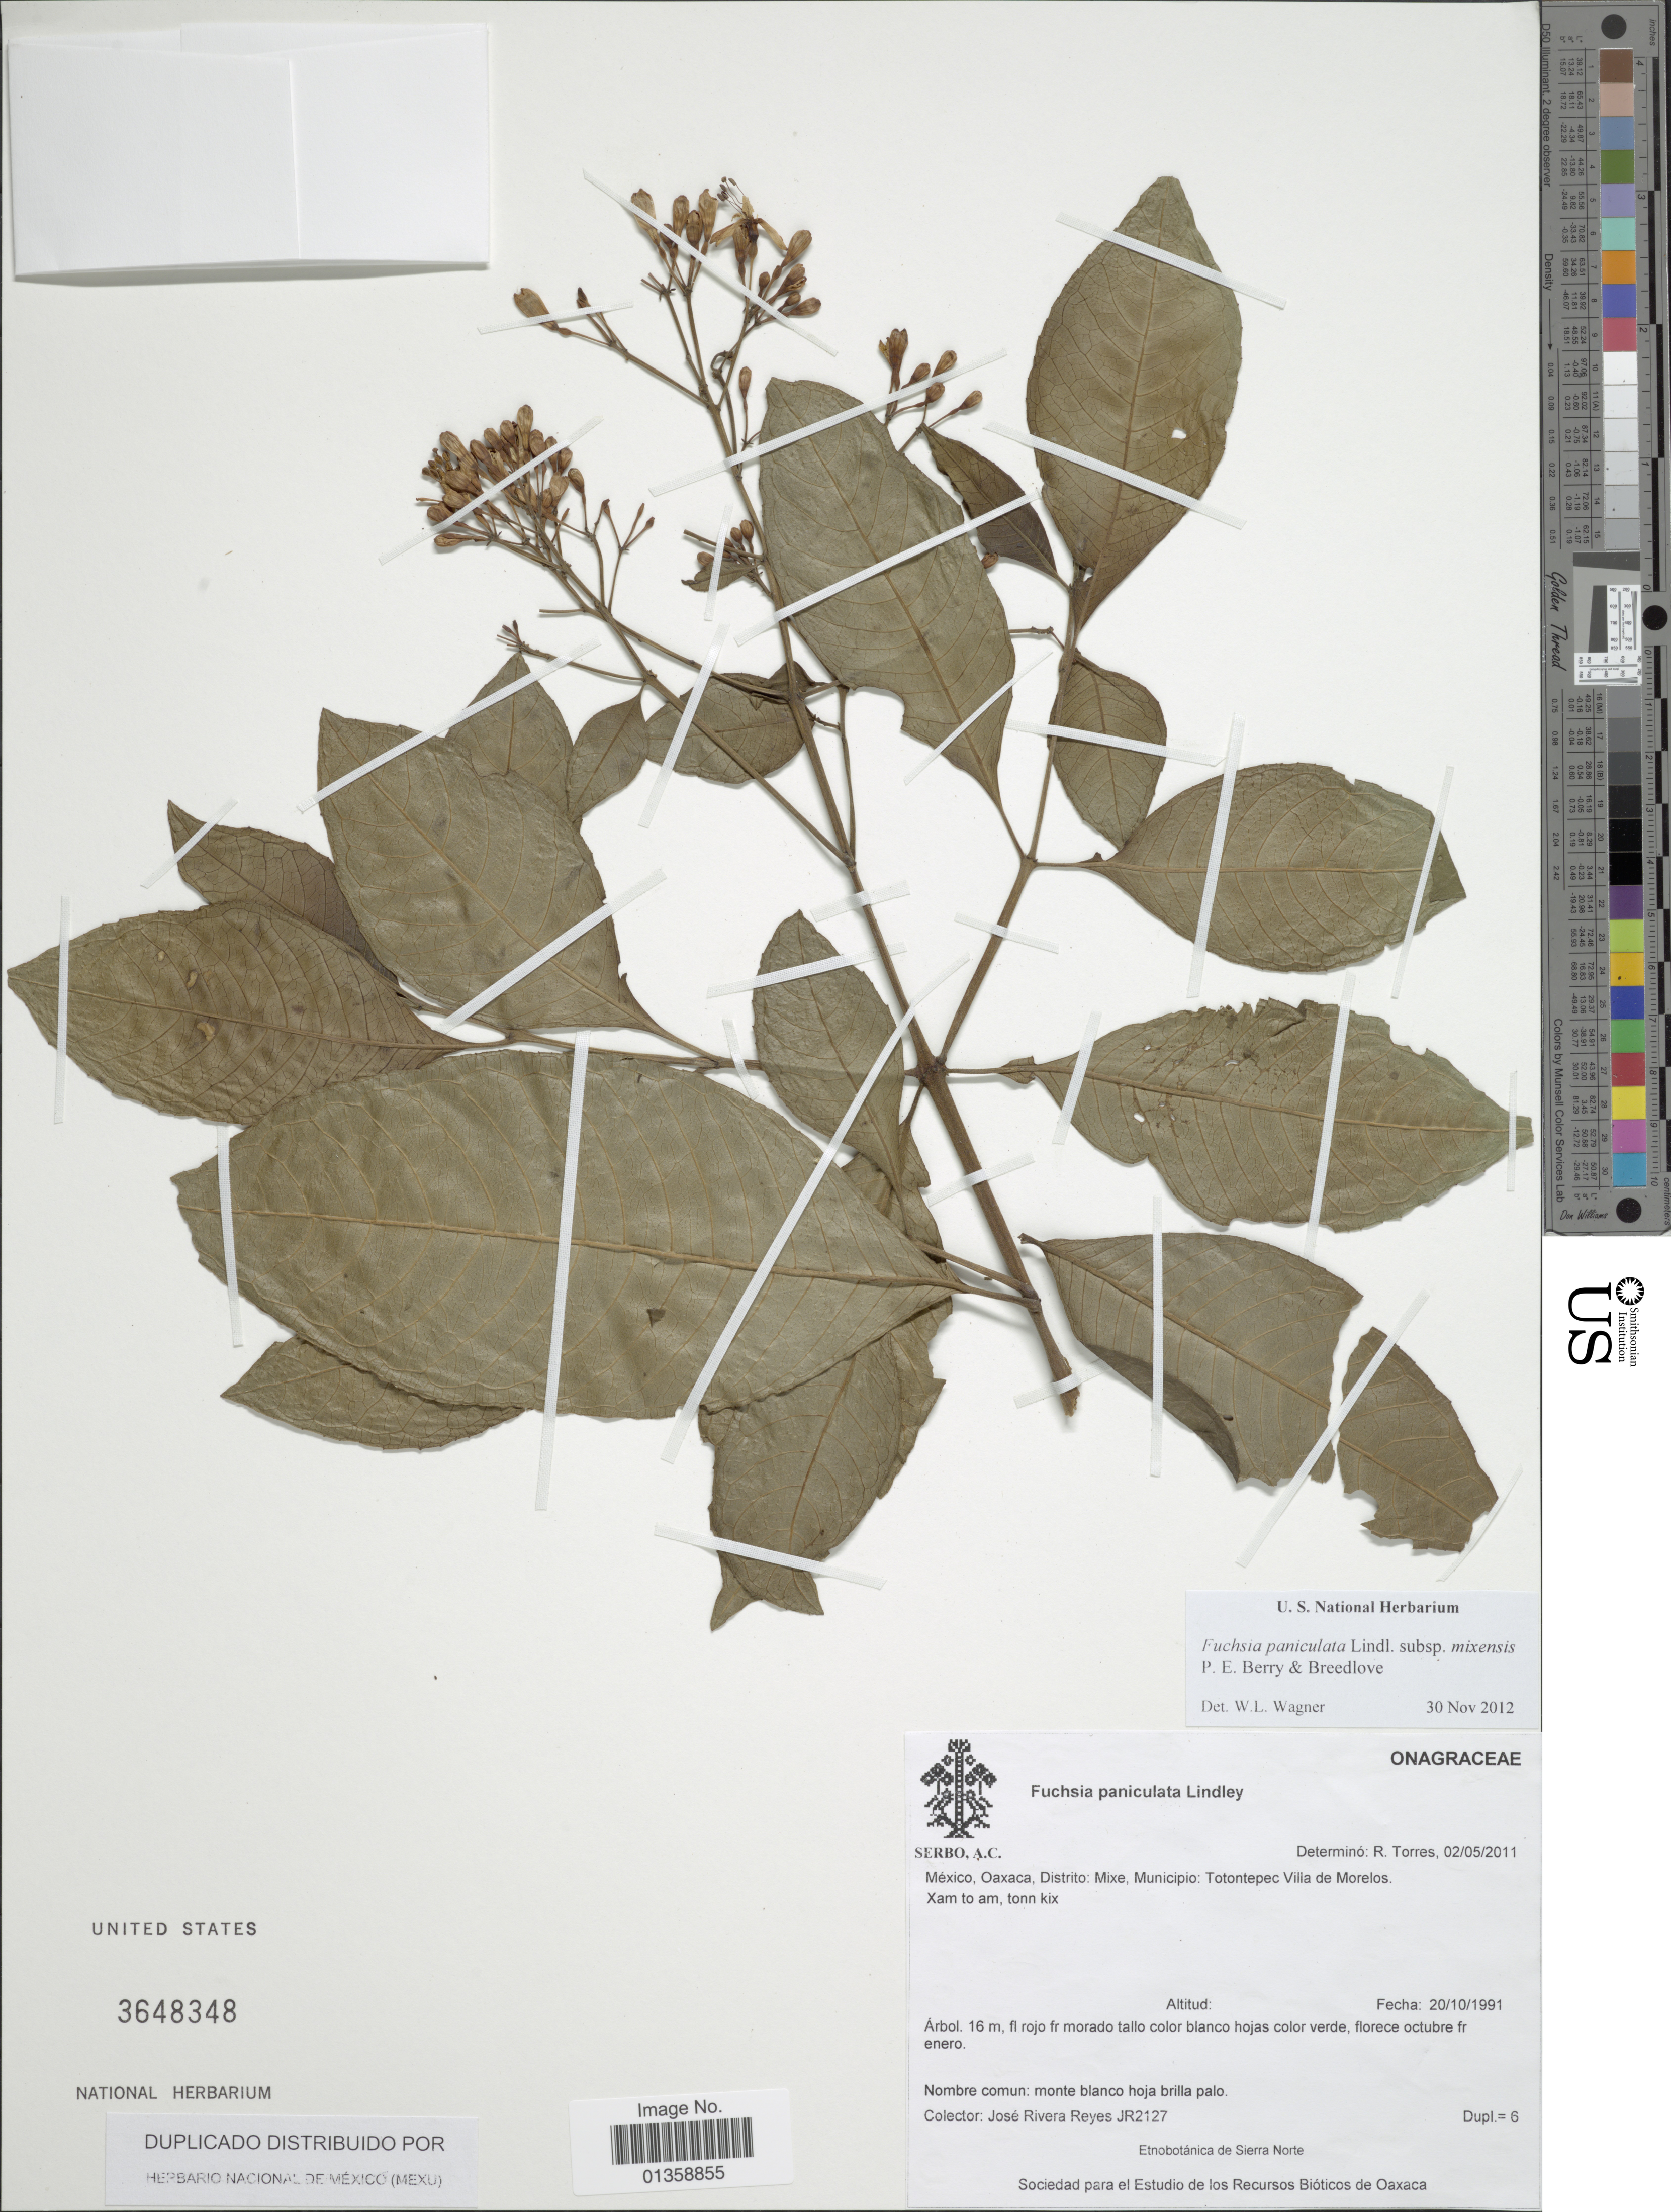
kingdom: Plantae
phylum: Tracheophyta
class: Magnoliopsida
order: Myrtales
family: Onagraceae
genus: Fuchsia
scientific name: Fuchsia paniculata subsp. mixensis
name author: P.E. Berry & Breedlove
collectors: J. Reyes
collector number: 2127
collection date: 1991-10-20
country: Mexico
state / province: Oaxaca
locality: Distrito: Mixe, Municipio: Totontepec Villa de Morelos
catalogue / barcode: US 3648348